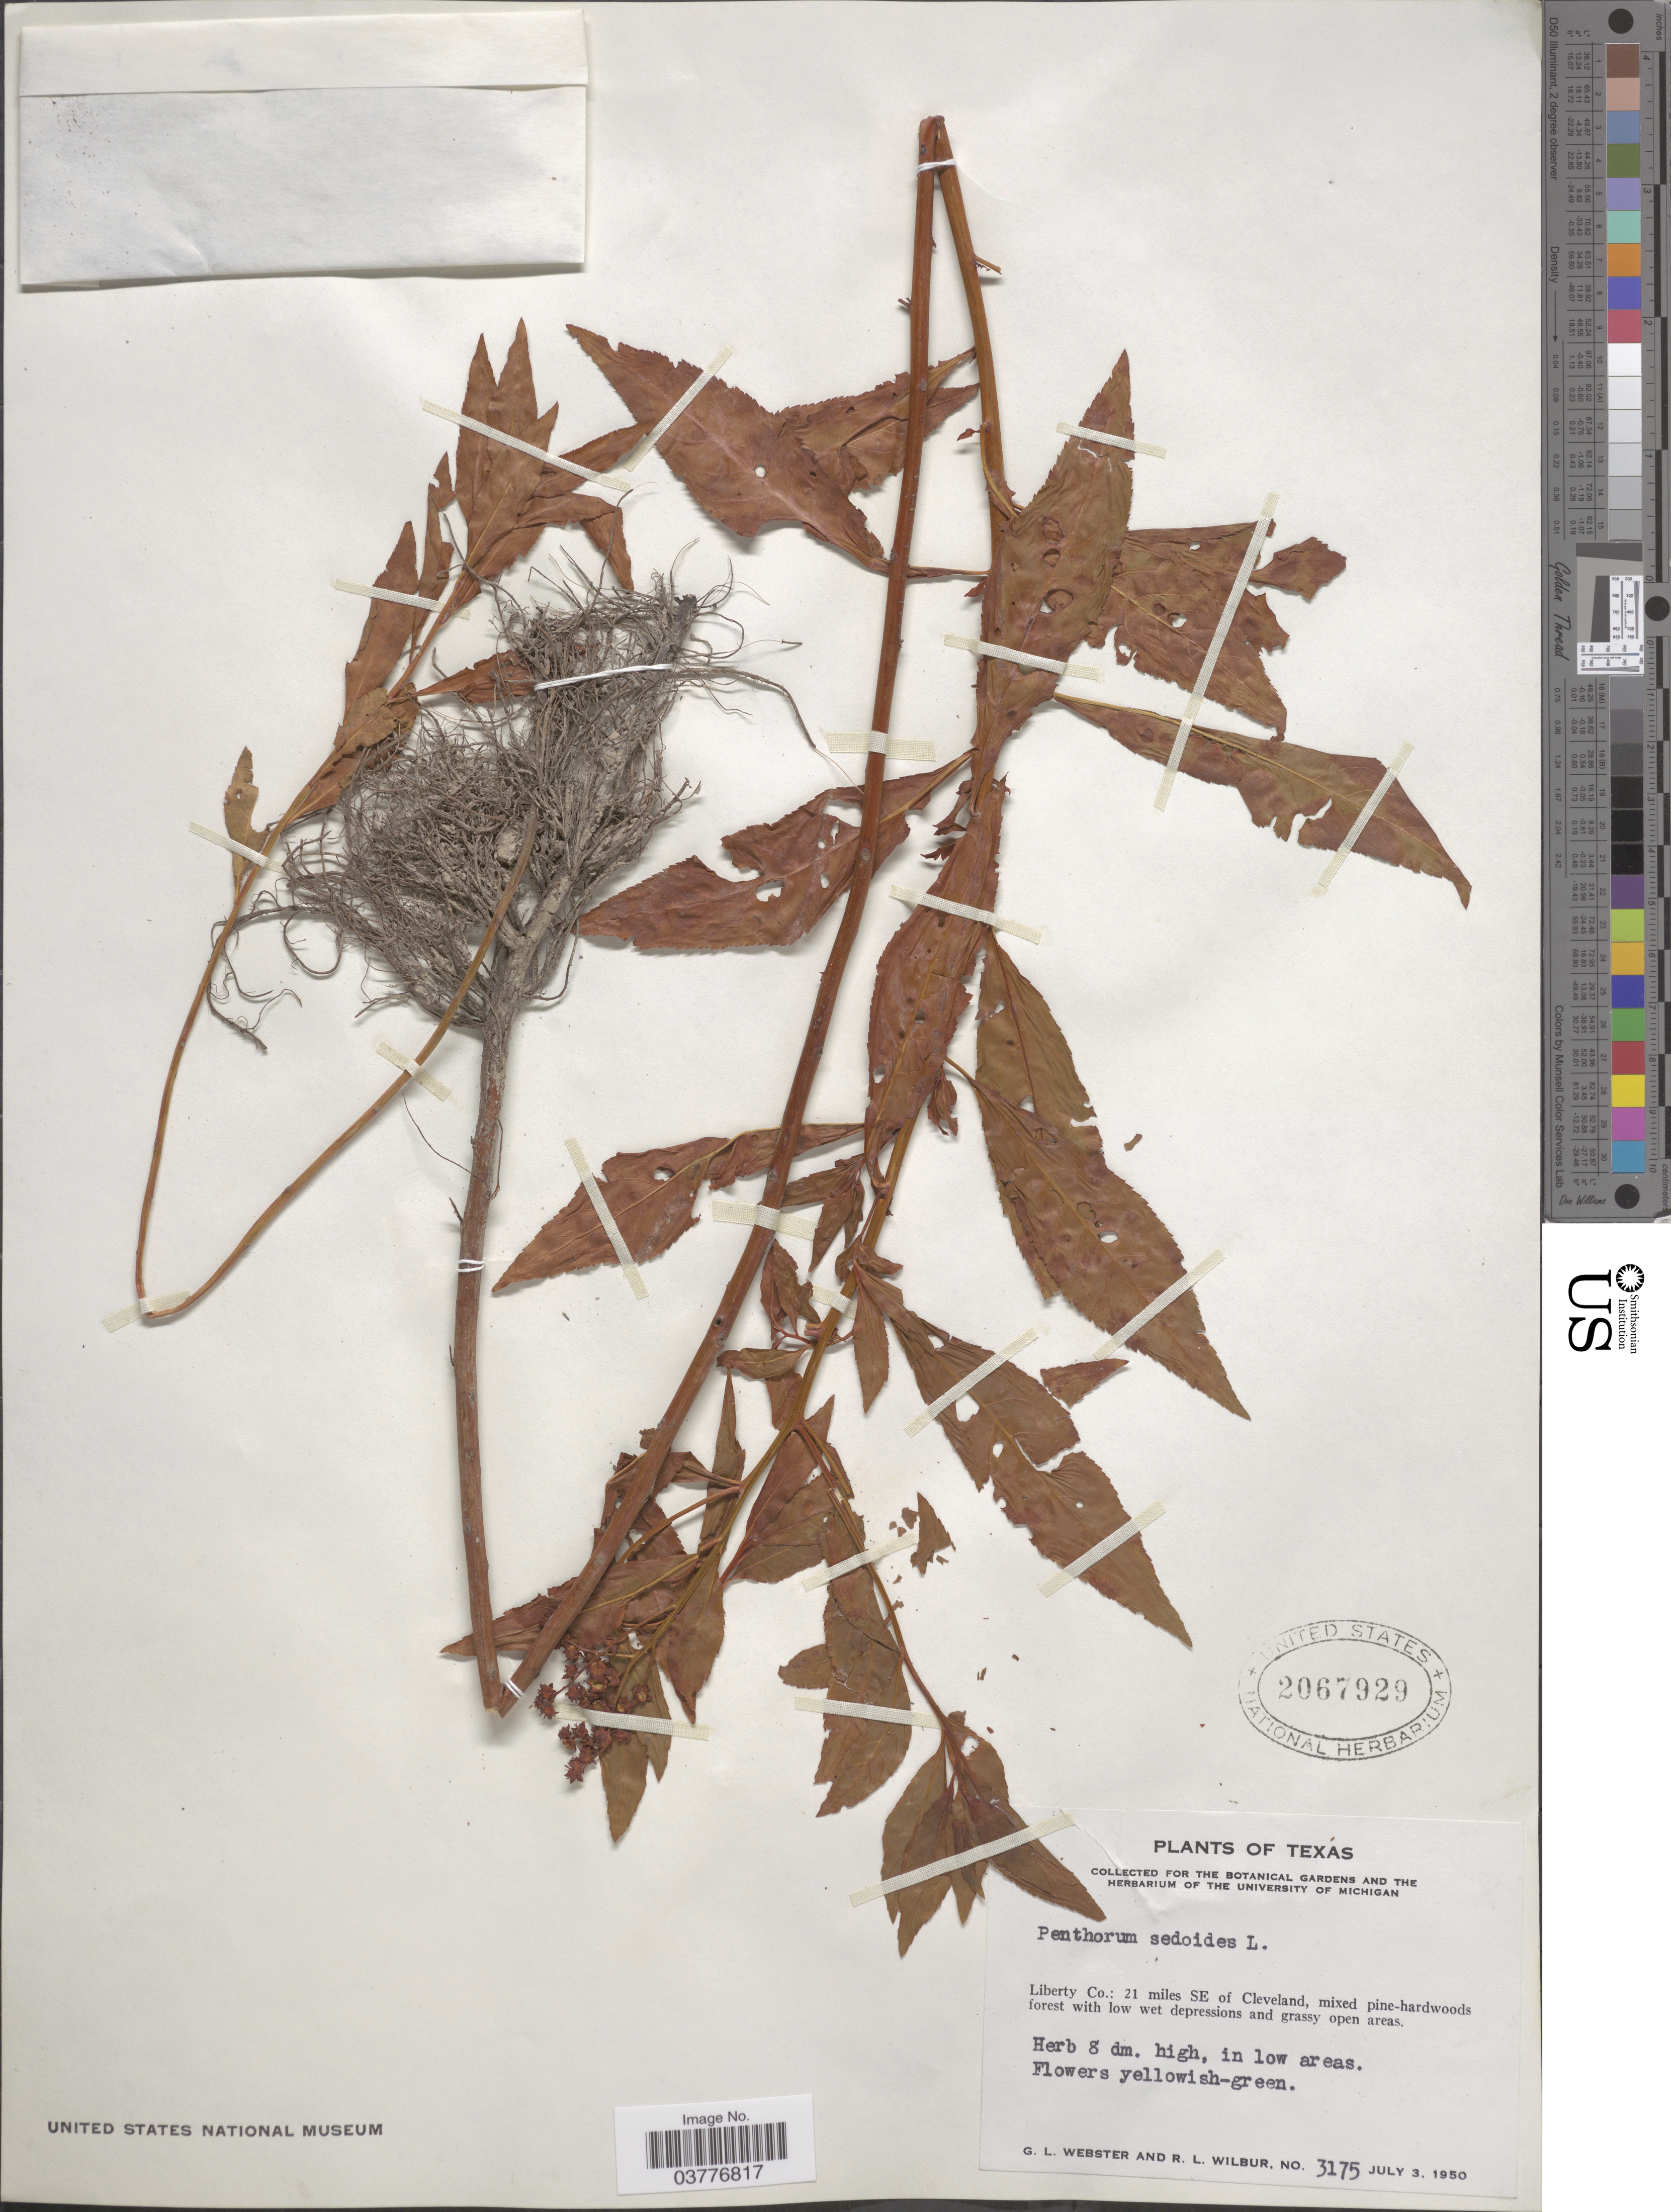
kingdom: Plantae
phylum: Tracheophyta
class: Magnoliopsida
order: Saxifragales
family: Penthoraceae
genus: Penthorum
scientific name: Penthorum sedoides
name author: L.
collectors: G. L. Webster & R. L. Wilbur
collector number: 3175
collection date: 1950-07-03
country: United States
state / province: Texas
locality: Liberty Co.: 21 miles SE of Cleveland.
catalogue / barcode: US 2067929